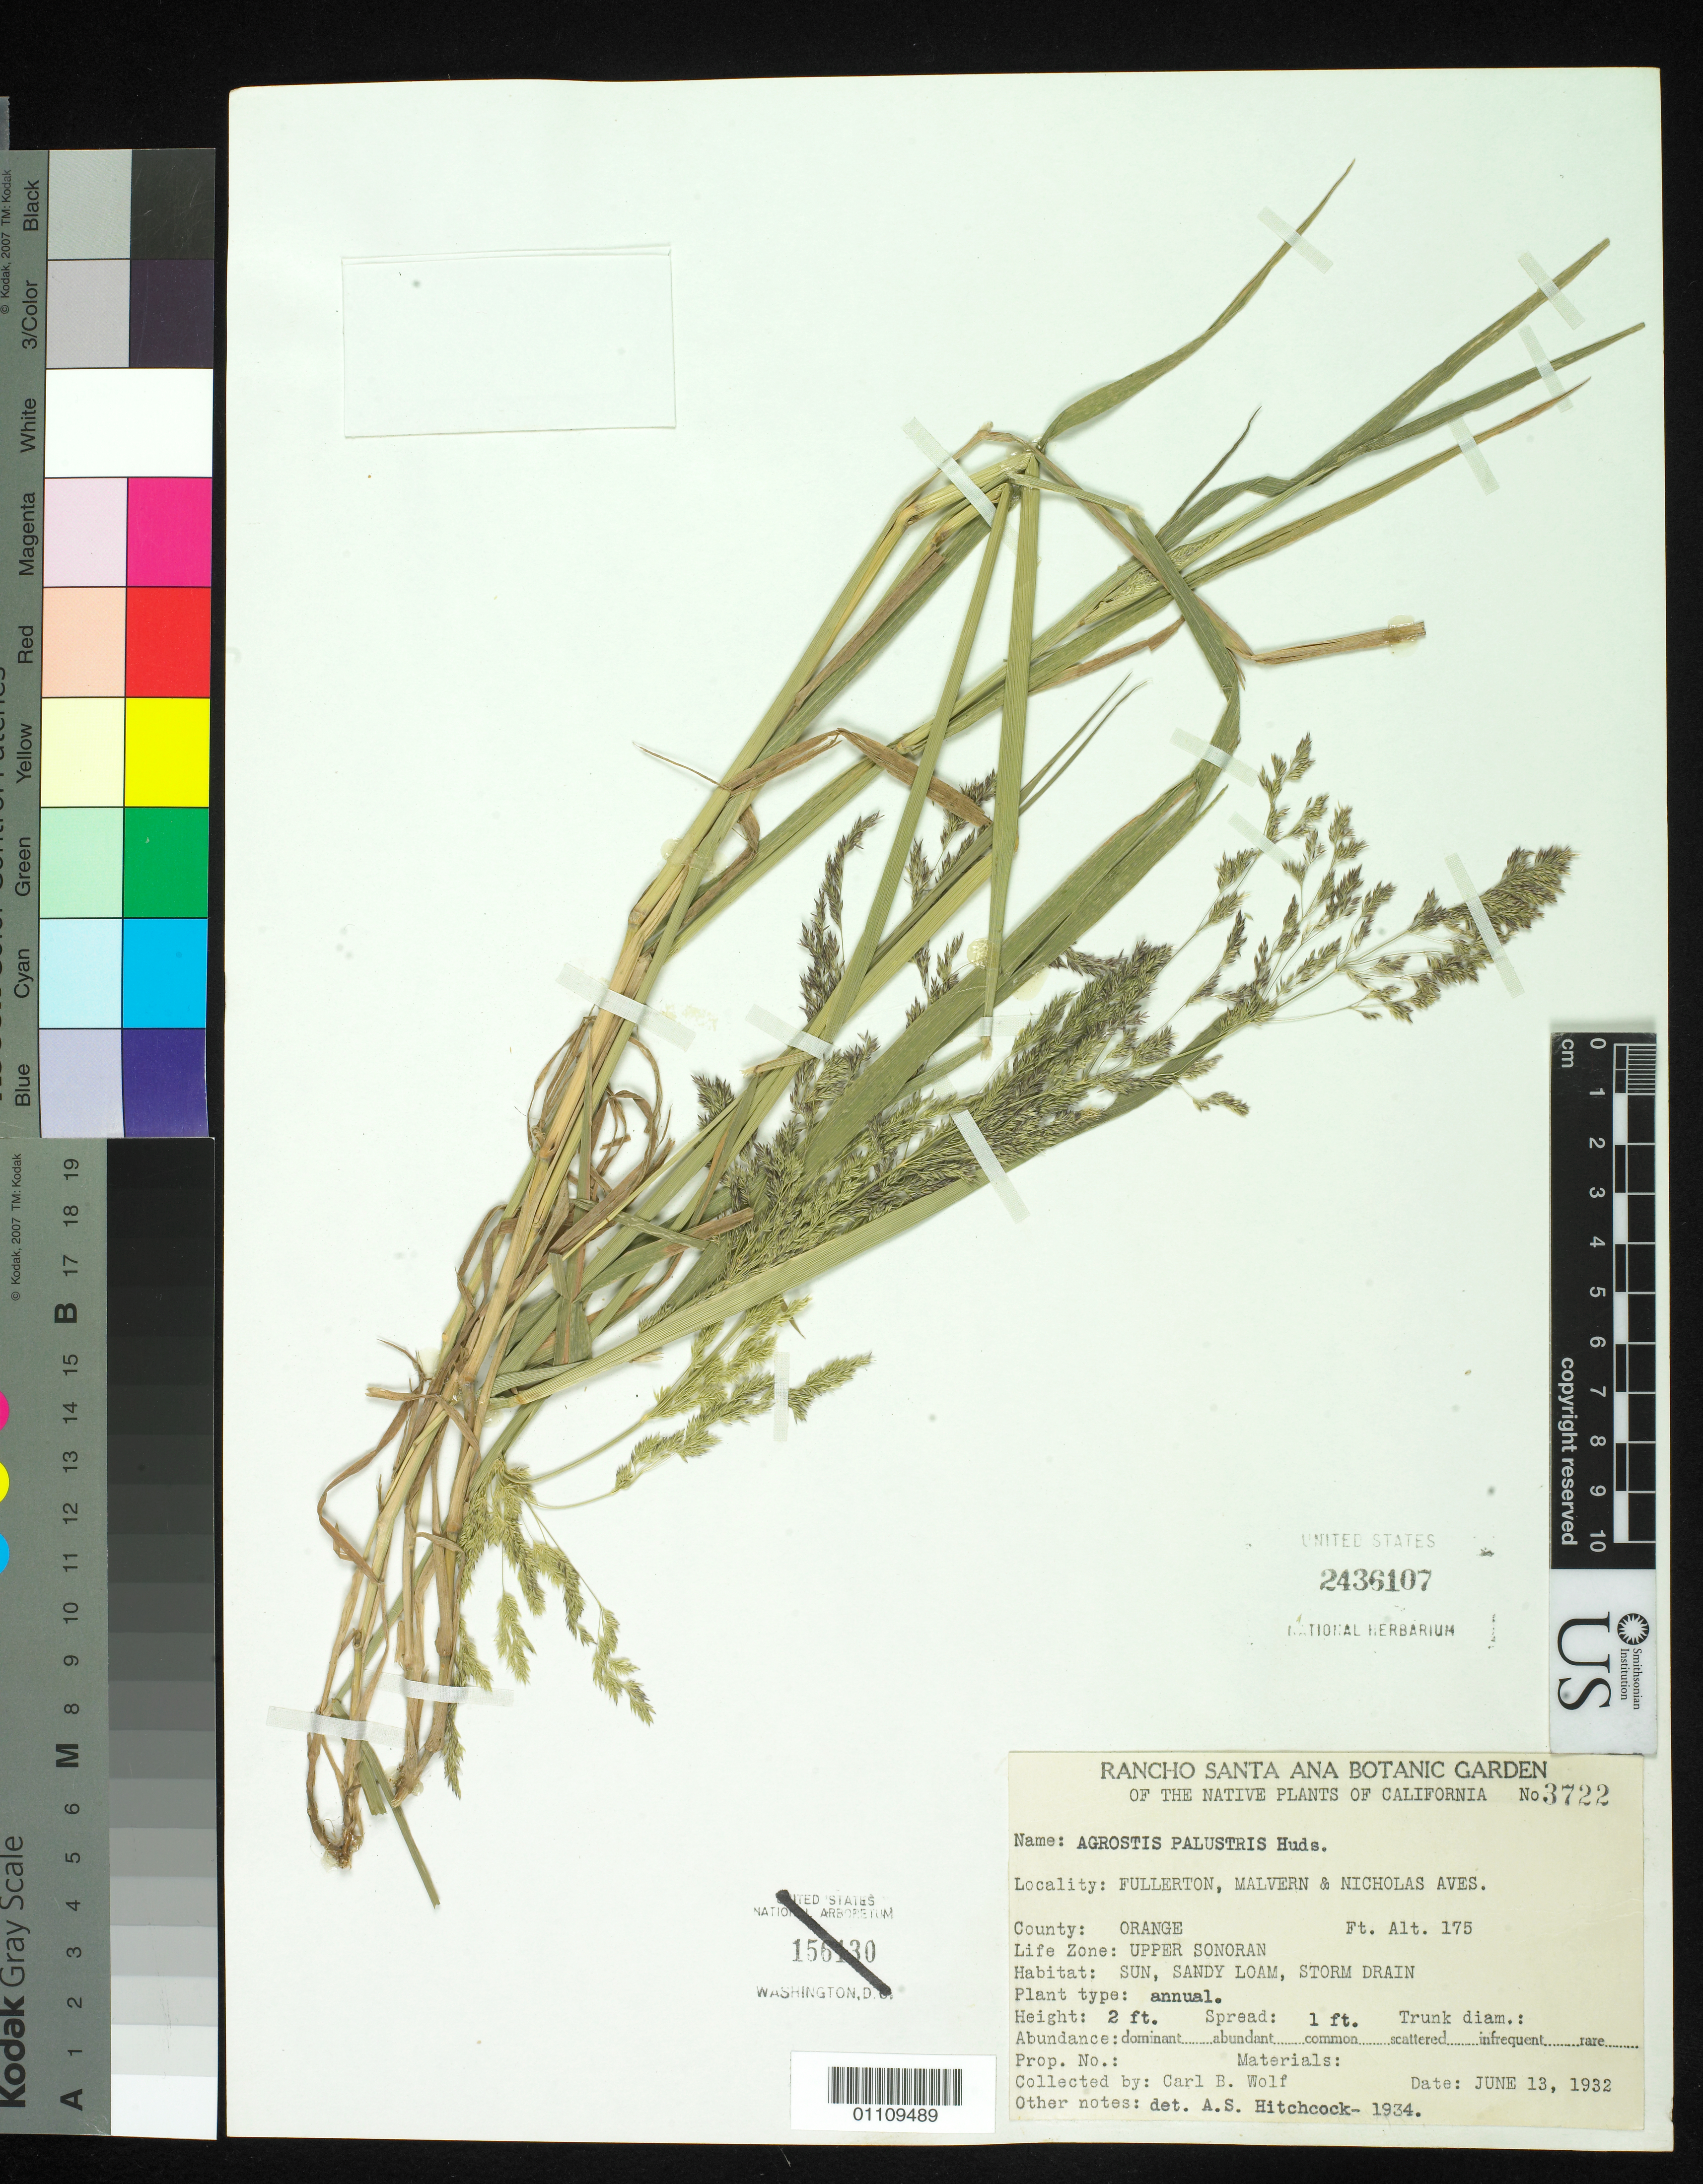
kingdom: Plantae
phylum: Tracheophyta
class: Liliopsida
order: Poales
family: Poaceae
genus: Agrostis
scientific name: Agrostis stolonifera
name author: L.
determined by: Poaceae Reorganization Project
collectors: C. B. Wolf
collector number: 3722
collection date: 1932-06-13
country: United States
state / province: California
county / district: Orange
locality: Fullerton, Malvern & Nicholas Aves.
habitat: Sun, sandy loam, storm drain.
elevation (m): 53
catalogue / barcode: US 2436107